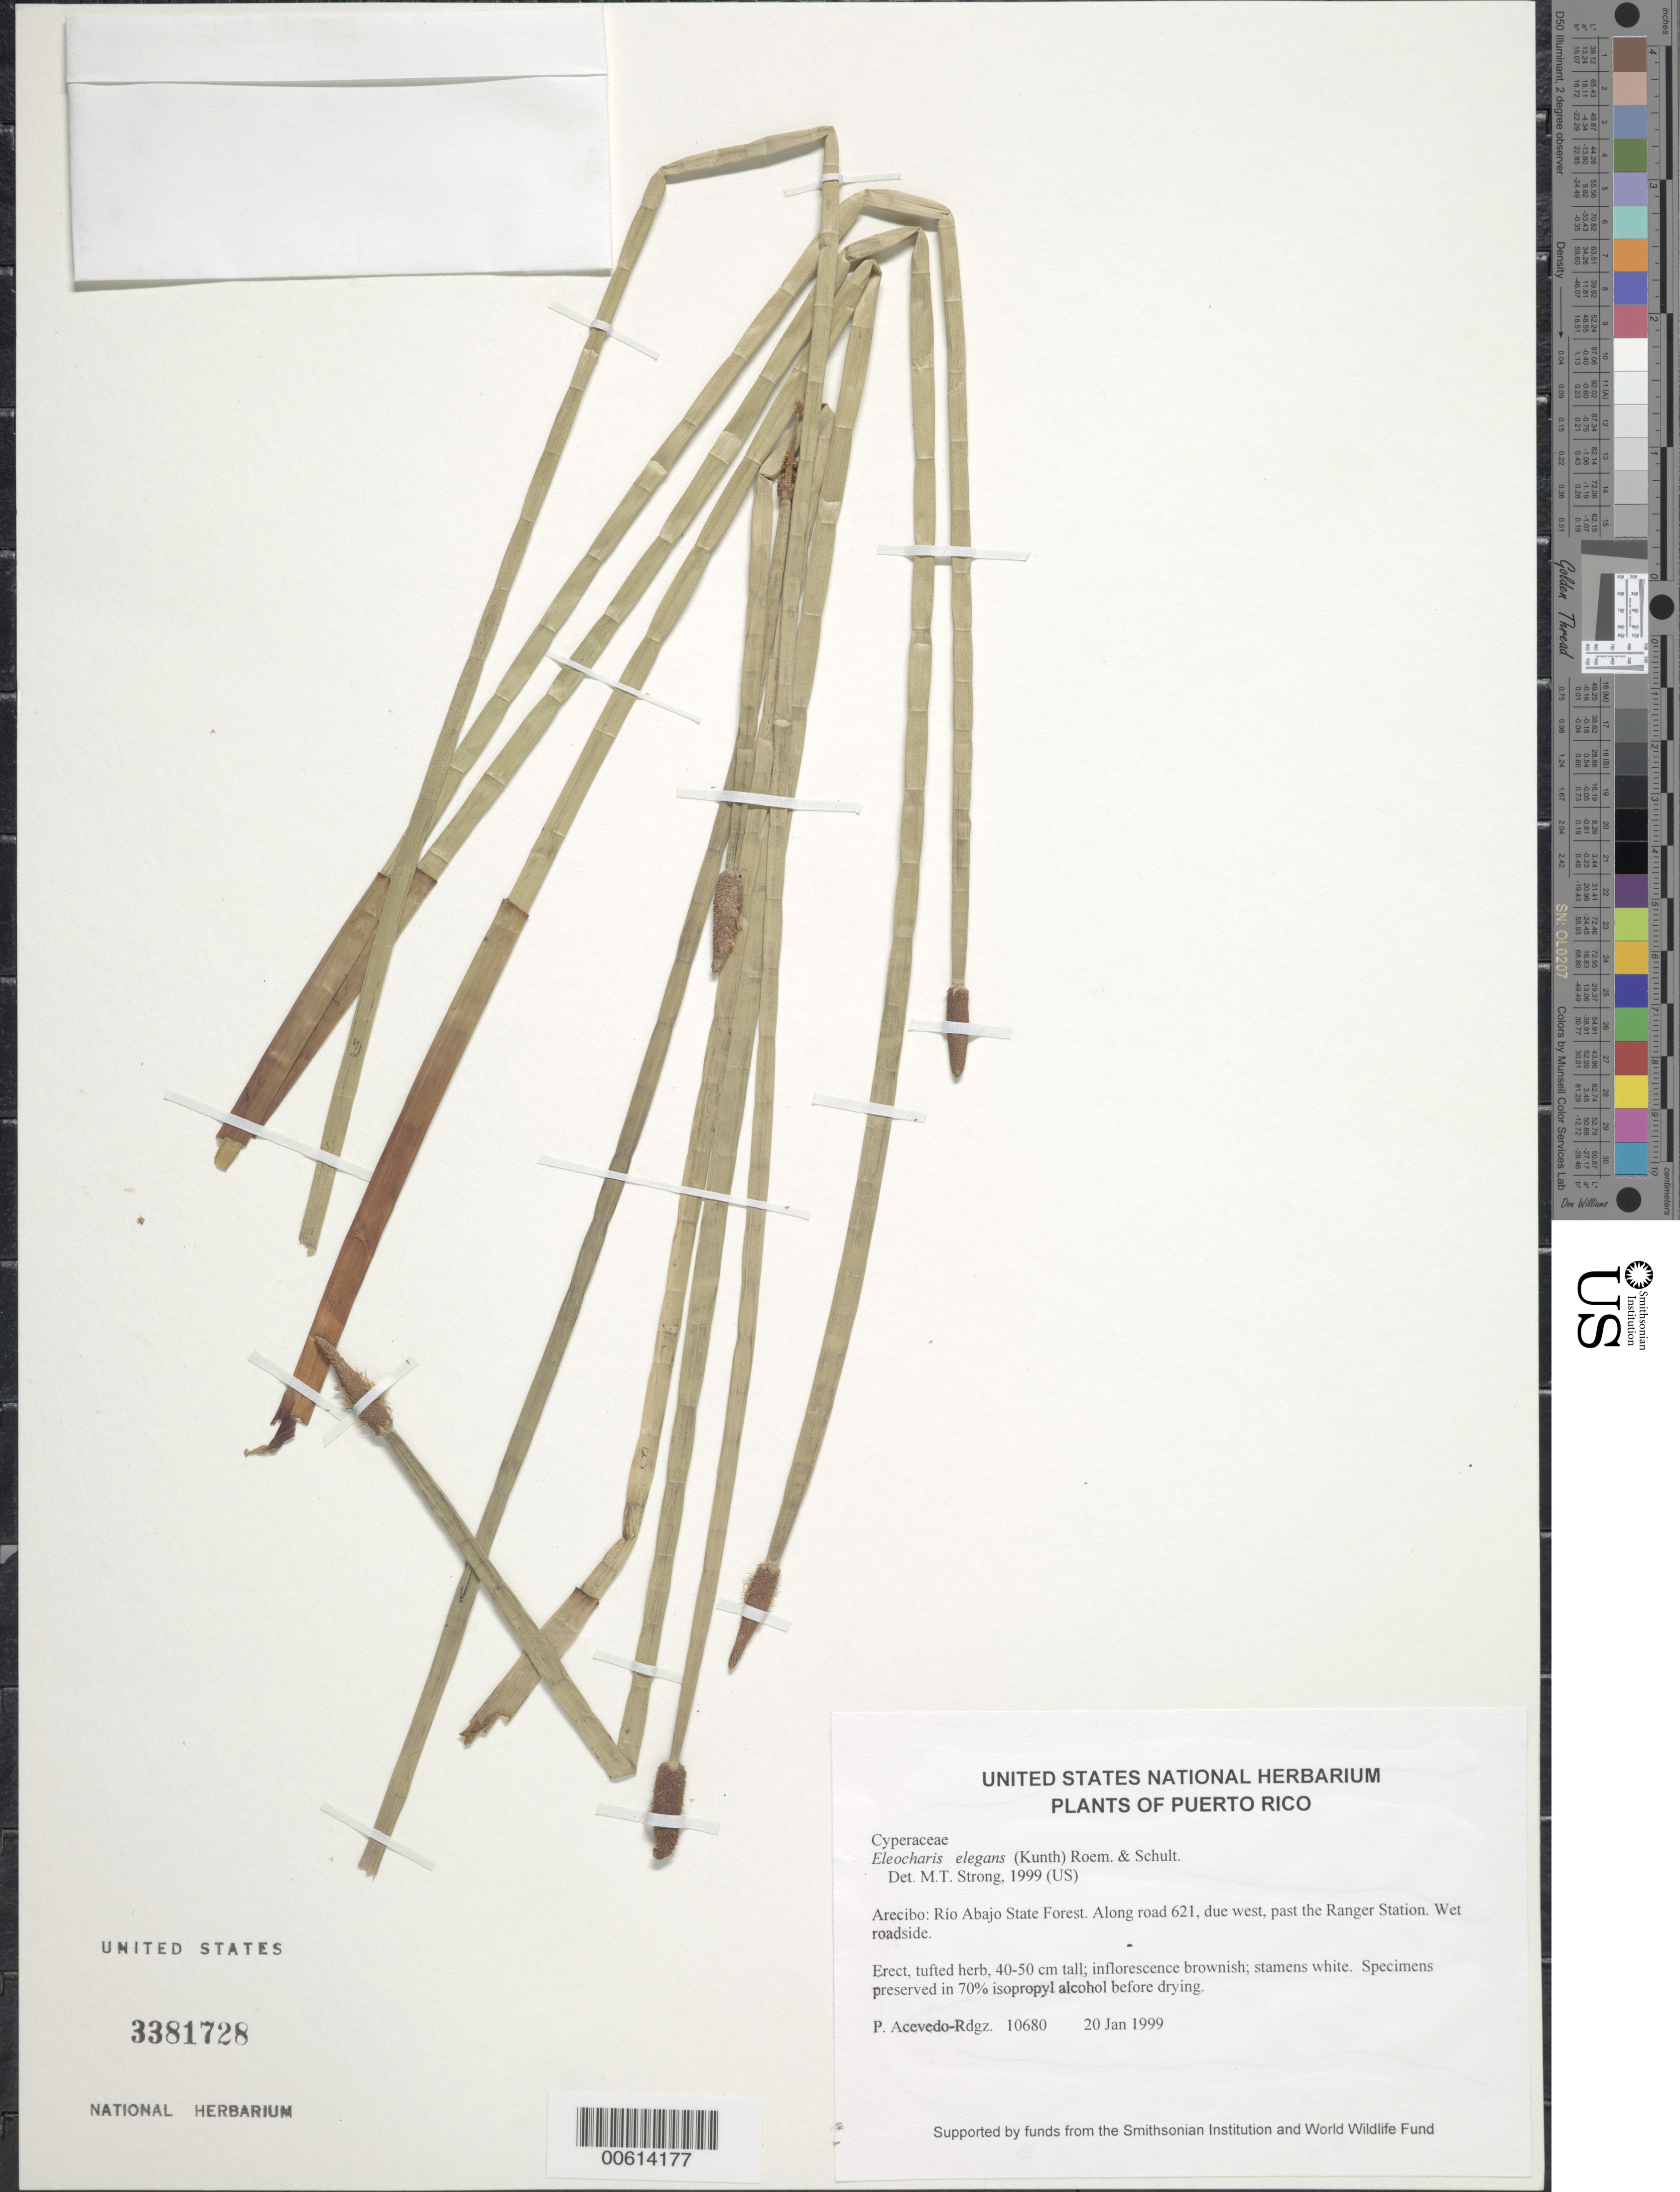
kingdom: Plantae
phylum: Tracheophyta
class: Liliopsida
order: Poales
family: Cyperaceae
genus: Eleocharis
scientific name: Eleocharis elegans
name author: (Kunth) Roem. & Schult.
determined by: Strong, M. T., (US), Smithsonian Institution - National Museum of Natural History (UNITED STATES)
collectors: P. Acevedo-Rodr.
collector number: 10680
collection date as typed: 20 Jan 1999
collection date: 1999-01-20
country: Puerto Rico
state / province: Arecibo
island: Puerto Rico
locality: Arecibo; Río Abajo State Forest. Along road 621, due west, past the Ranger Station.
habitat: Wet roadside.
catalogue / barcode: US 3381728